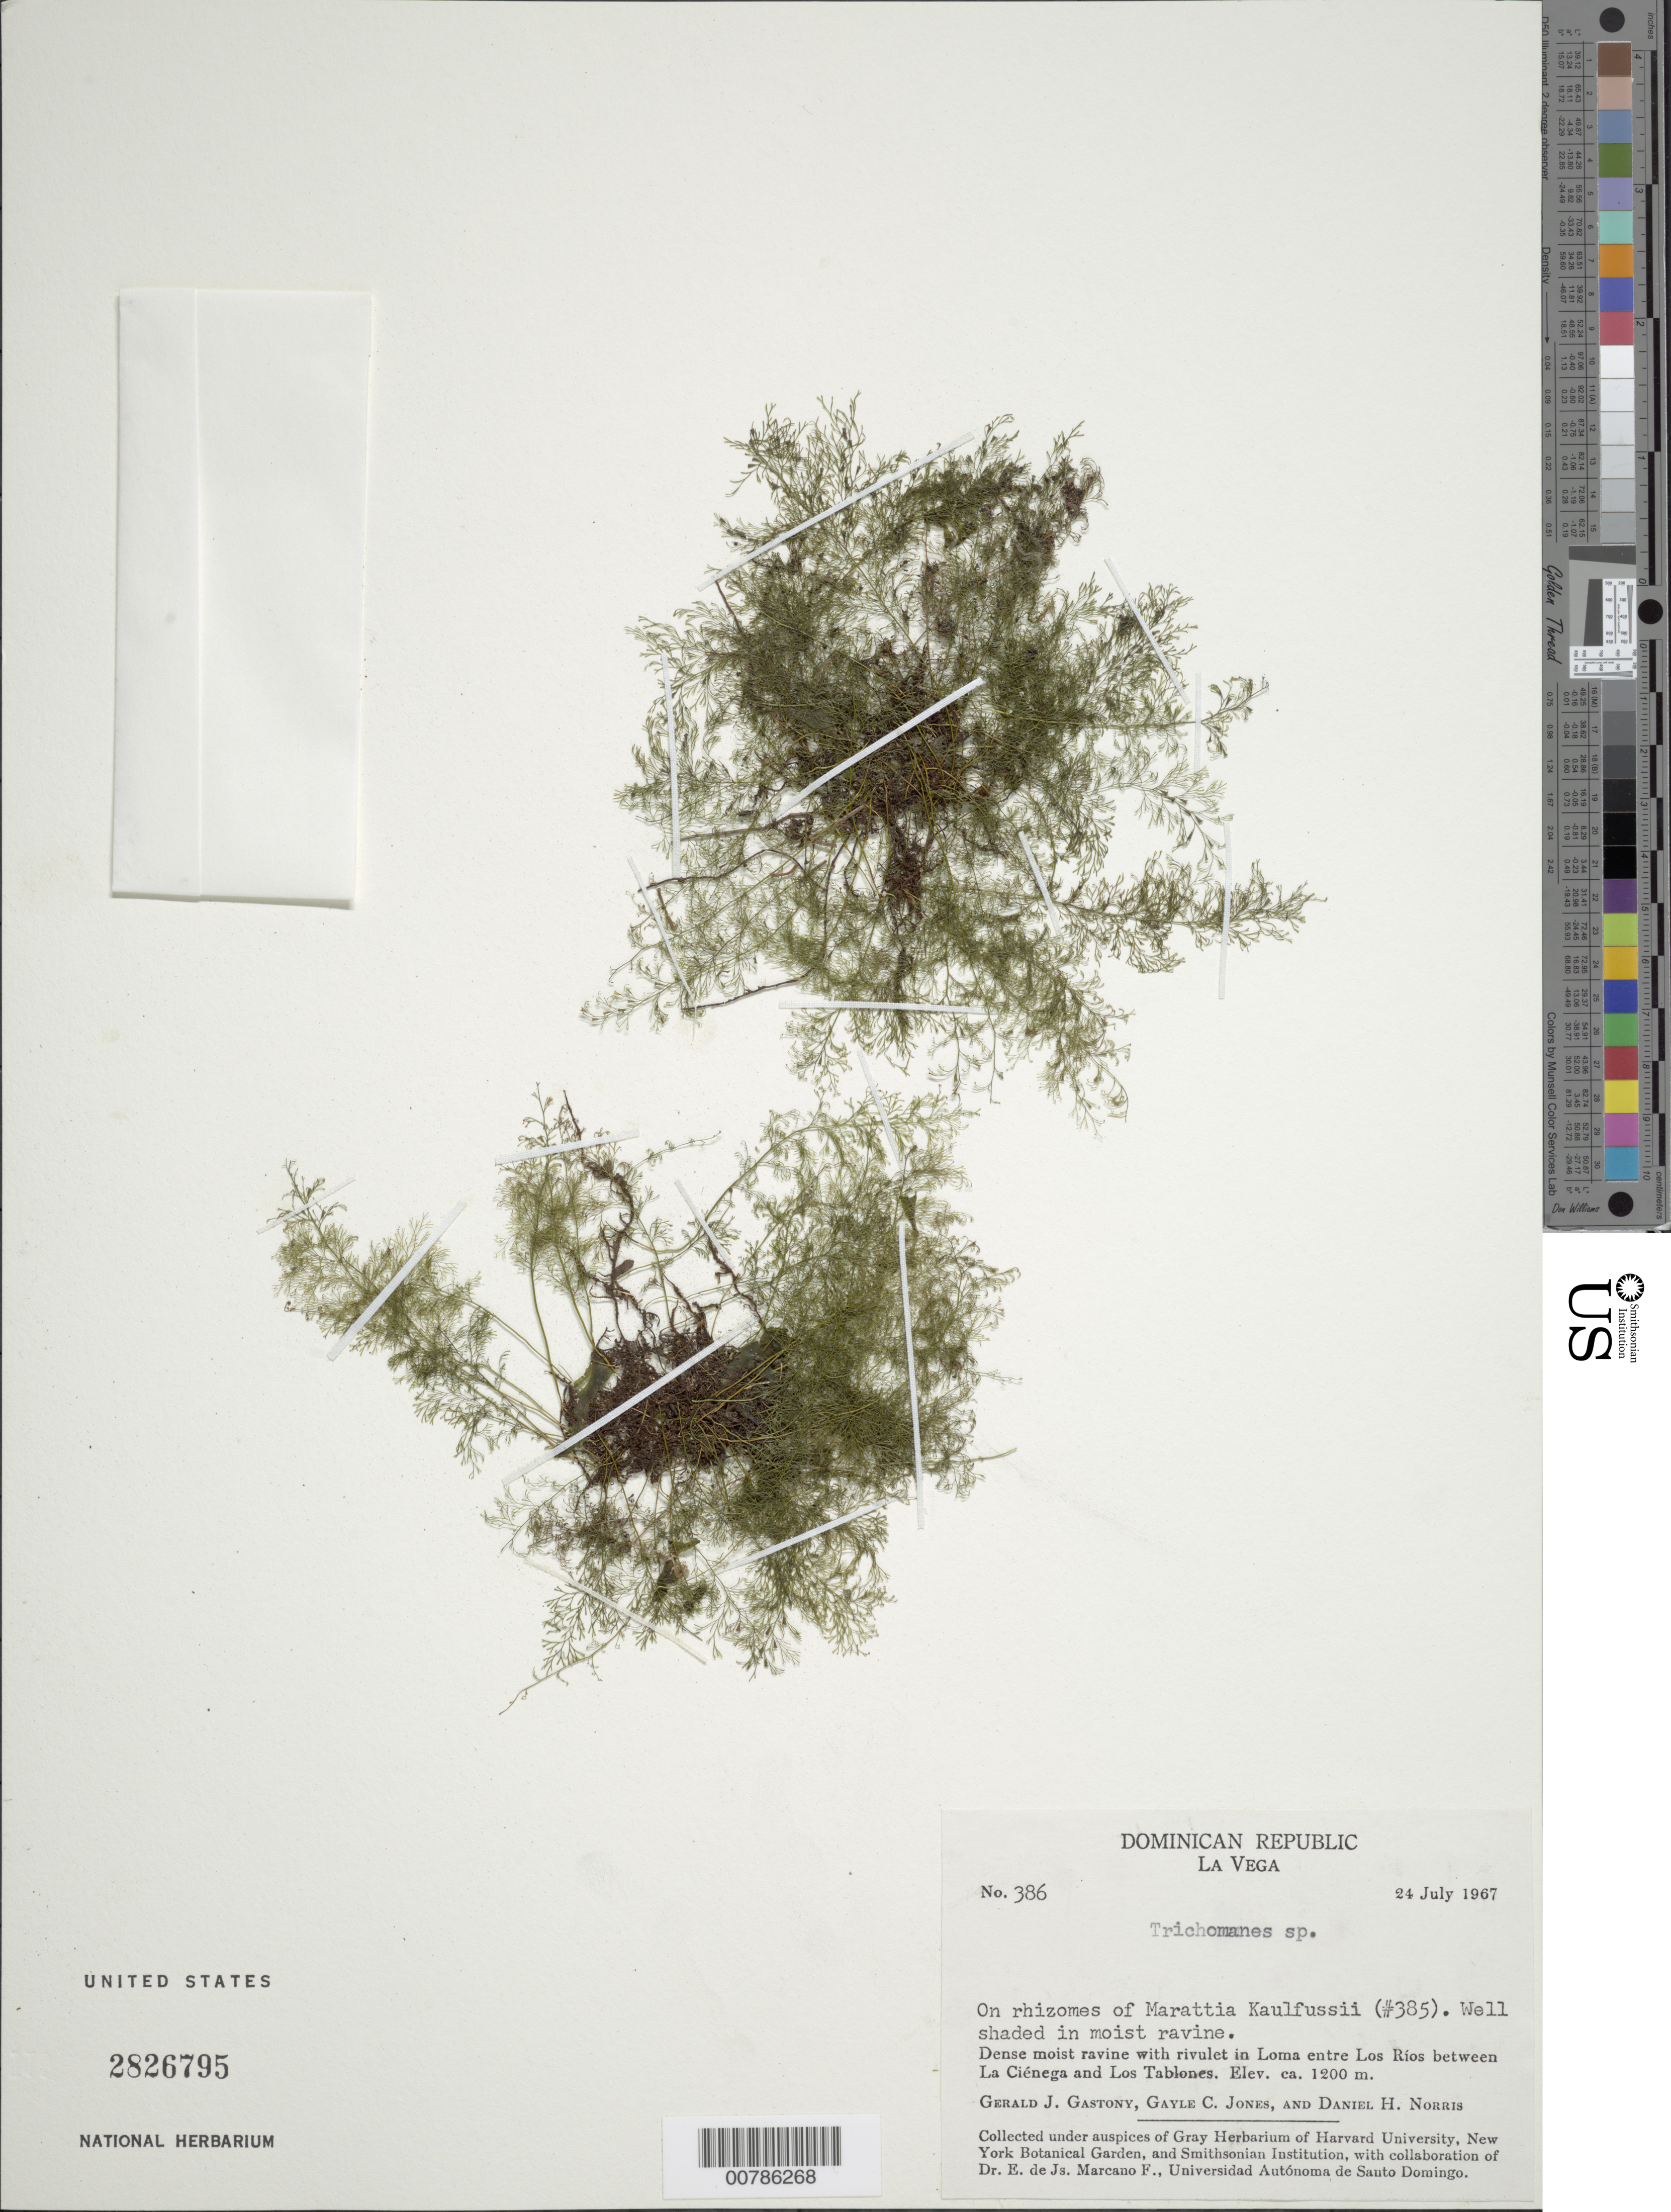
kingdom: Plantae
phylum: Tracheophyta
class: Polypodiopsida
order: Hymenophyllales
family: Hymenophyllaceae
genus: Polyphlebium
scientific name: Polyphlebium capillaceum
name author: (L.) Ebihara & Dubuisson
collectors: G. Gastony, G. C. Jones & D. H. Norris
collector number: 386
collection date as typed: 24 Jul 1967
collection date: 1967-07-24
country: Dominican Republic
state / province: La Vega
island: Hispaniola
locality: Los Ríos between La Ciénega and Los Tablones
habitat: Dense moist ravine with rivulet in loma; on rhizomes of Marattia kaulfussii; well shaded in moist ravine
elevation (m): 1200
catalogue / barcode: US 2826795